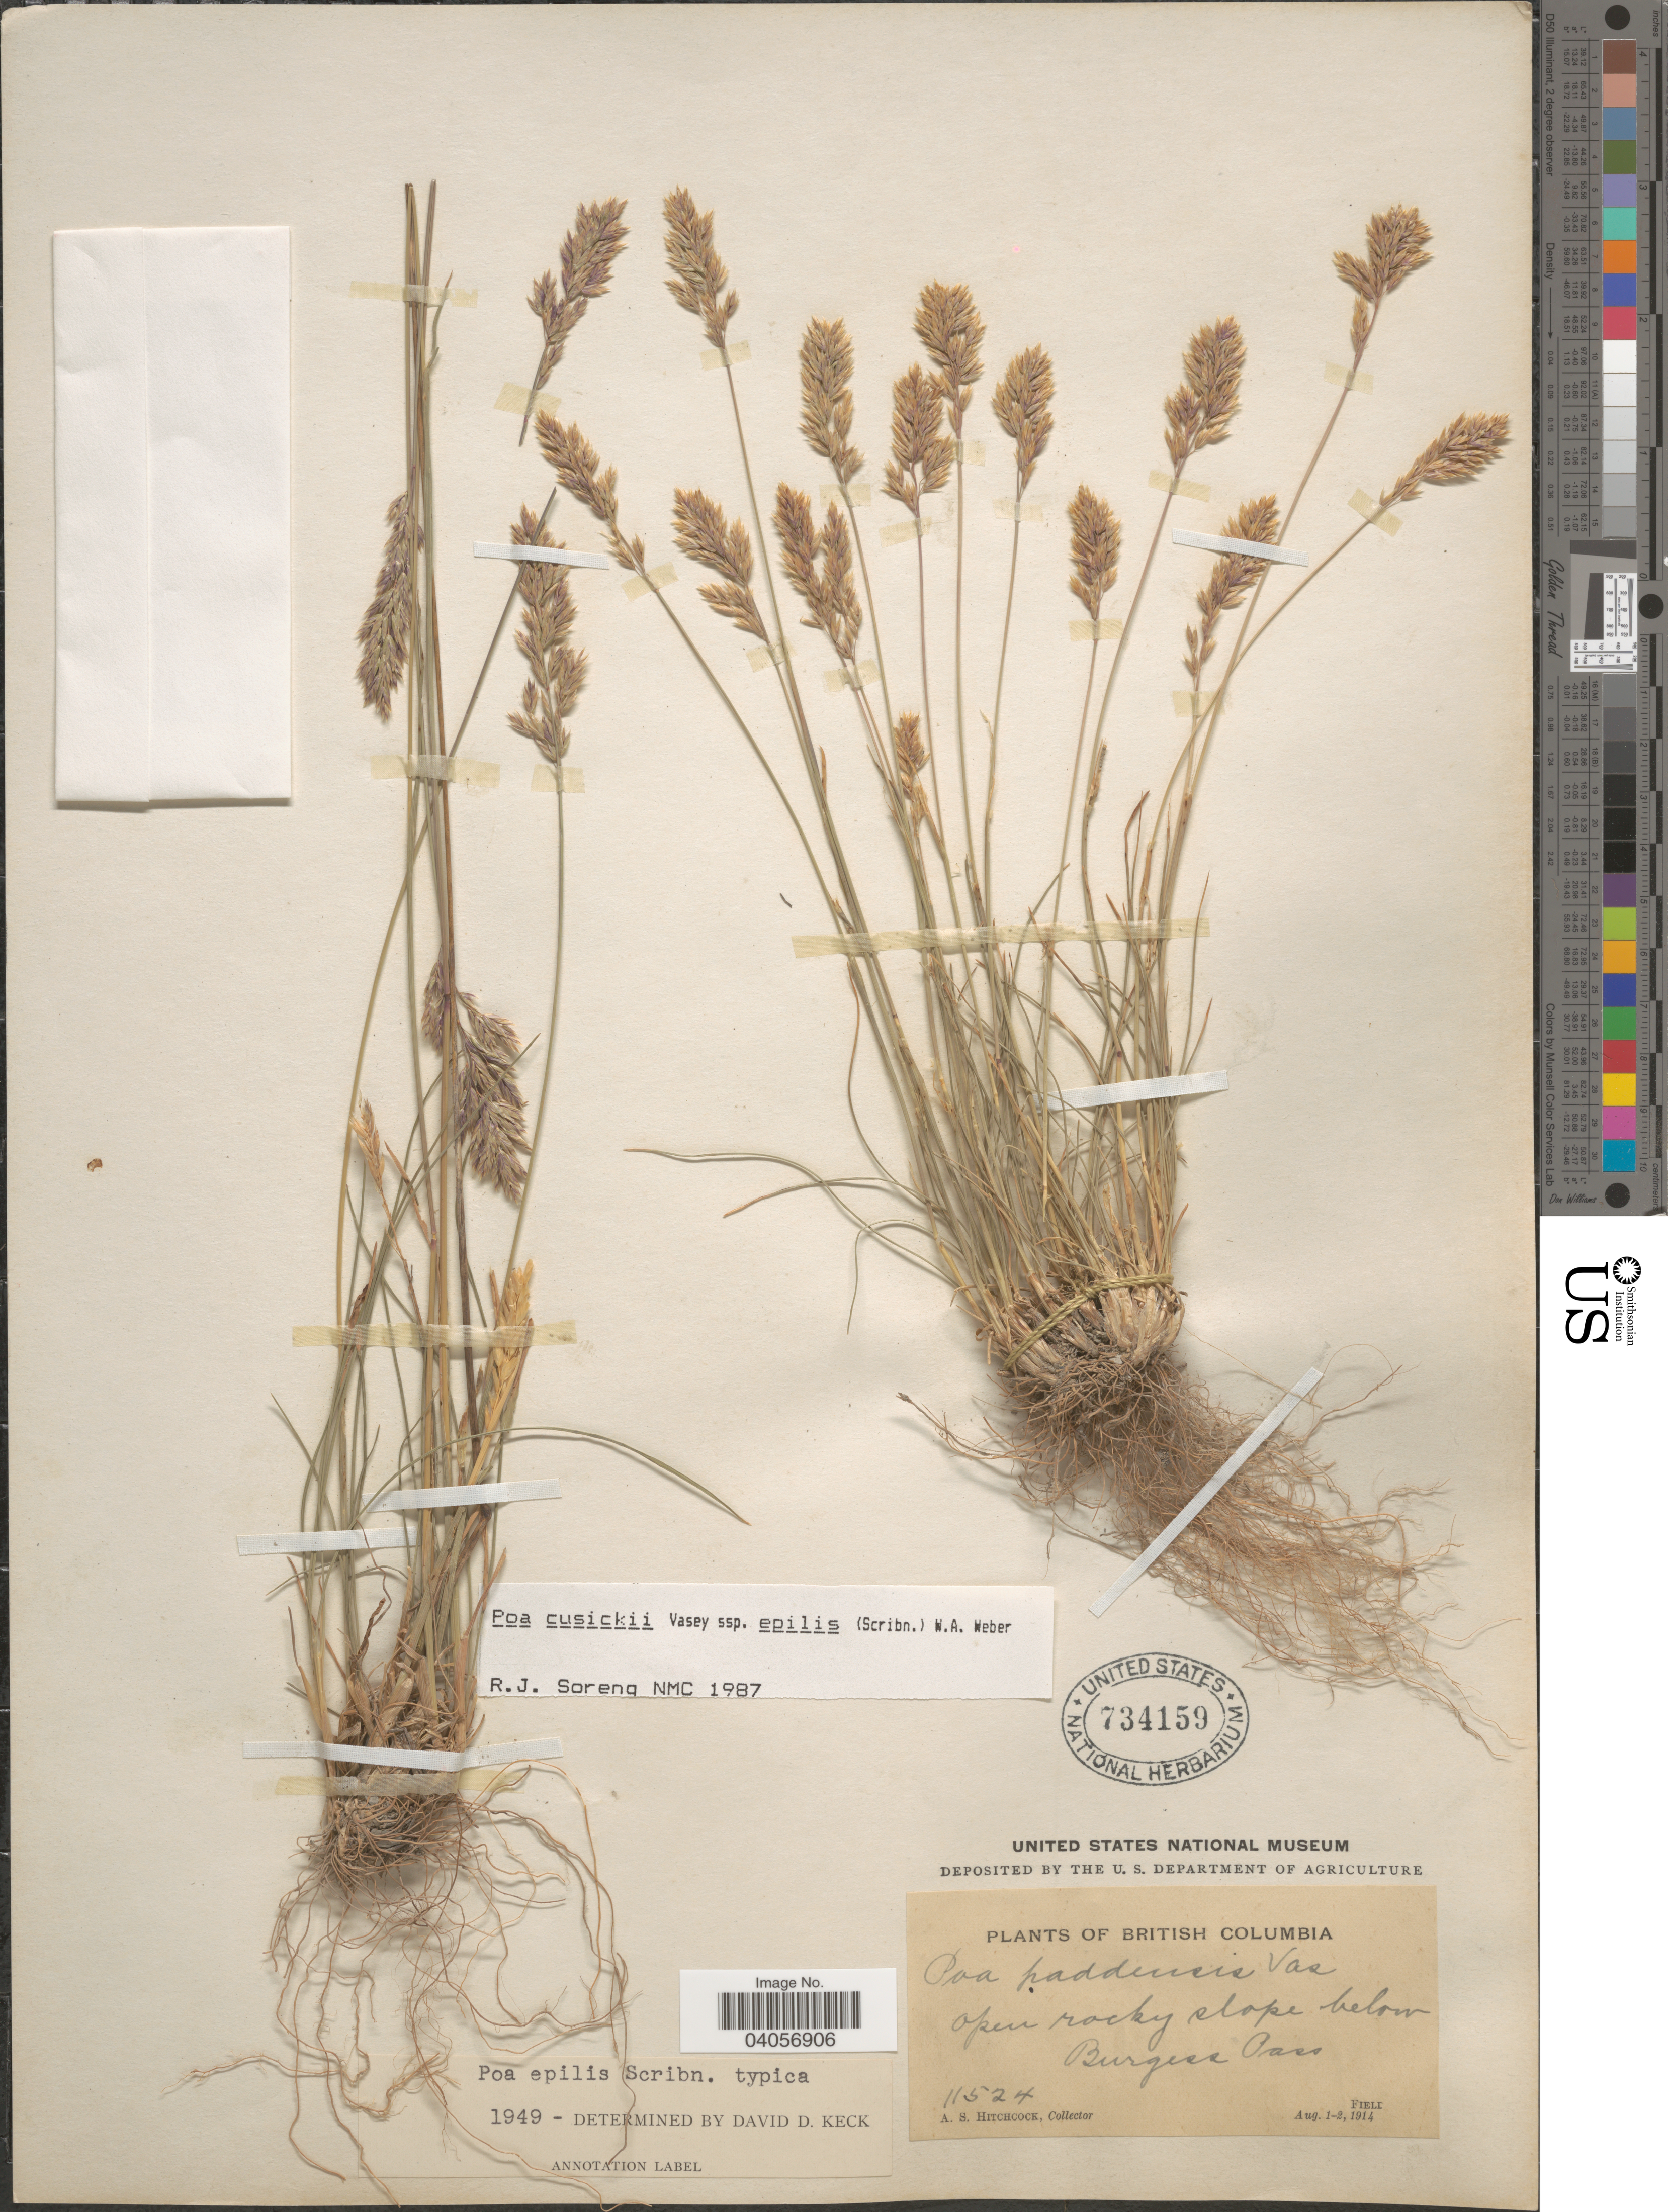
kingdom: Plantae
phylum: Tracheophyta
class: Liliopsida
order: Poales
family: Poaceae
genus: Poa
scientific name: Poa cusickii subsp. epilis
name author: (Scribn.) W.A. Weber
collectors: A. S. Hitchcock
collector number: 11524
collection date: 1914-08-01/1914-08-02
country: Canada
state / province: British Columbia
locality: Open rocky slope below Burgess Pass. Field.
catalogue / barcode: US 734159